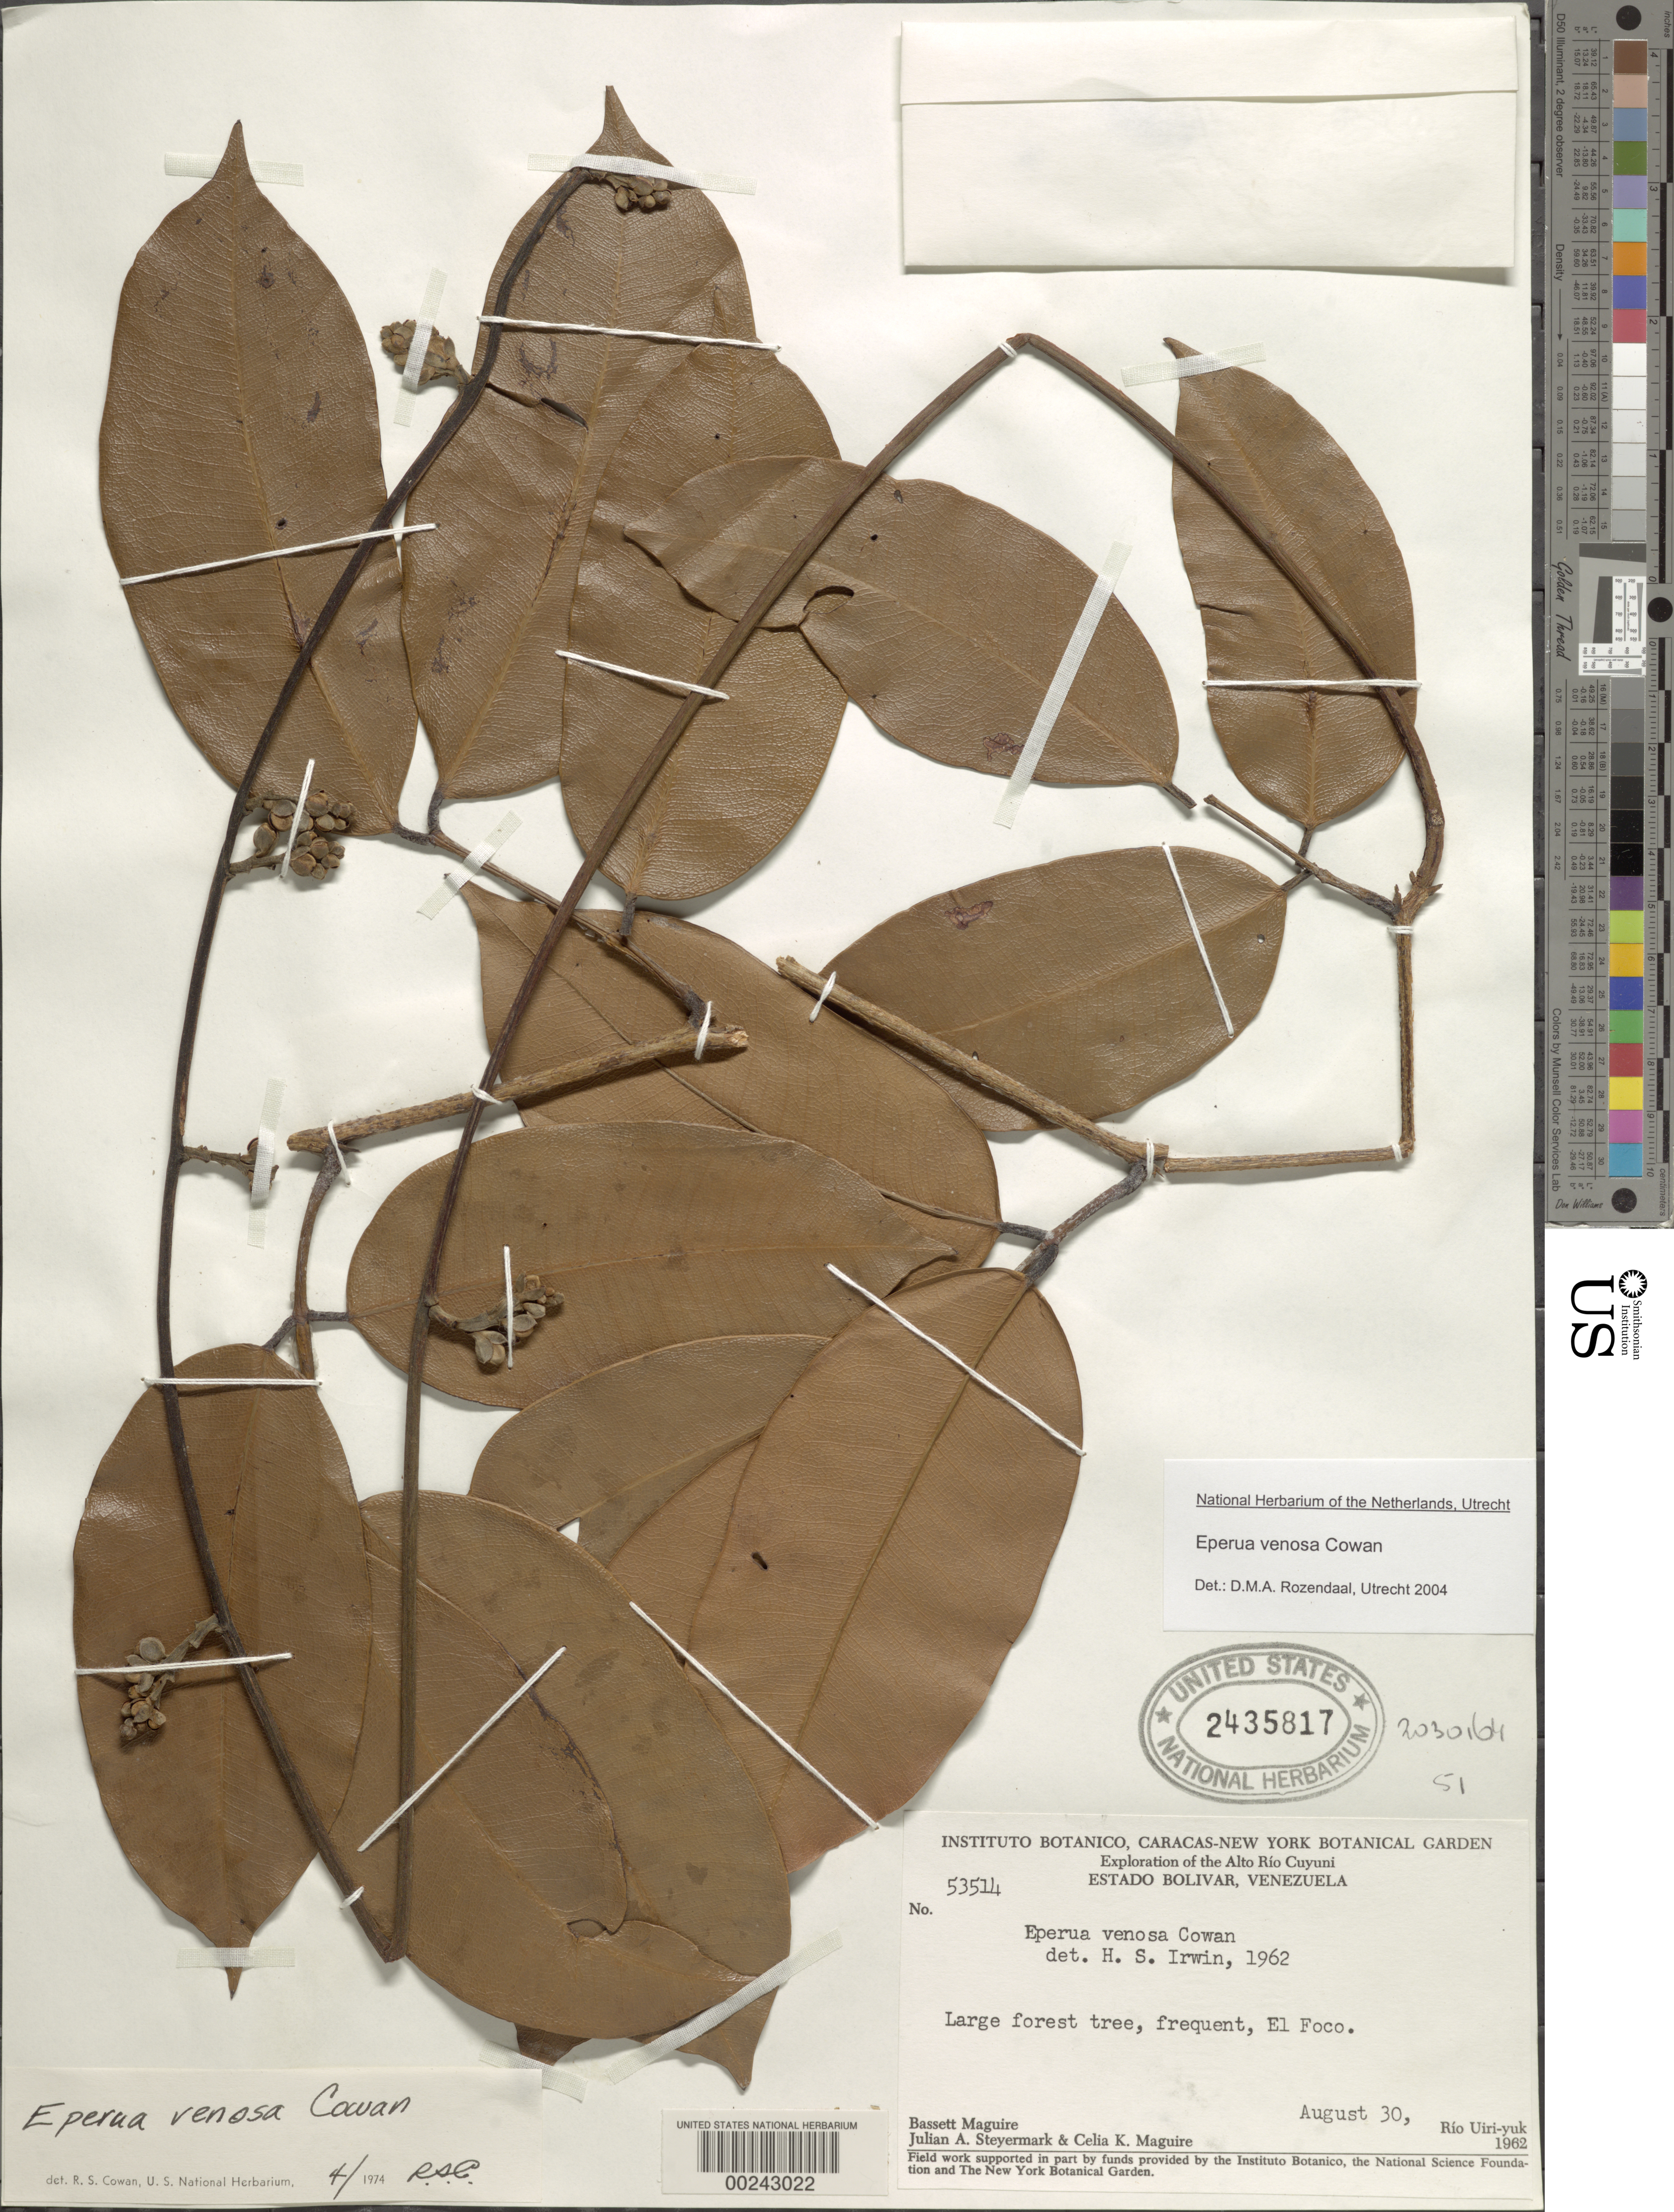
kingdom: Plantae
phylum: Tracheophyta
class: Magnoliopsida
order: Fabales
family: Fabaceae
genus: Eperua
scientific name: Eperua venosa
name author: R.S. Cowan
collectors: B. Maguire, J. Steyermark & C. K. Maguire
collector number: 53514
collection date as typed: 30 Aug 1962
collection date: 1962-08-30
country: Venezuela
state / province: Bolivar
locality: Rio uiri-yuk; el foco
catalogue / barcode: US 2435817